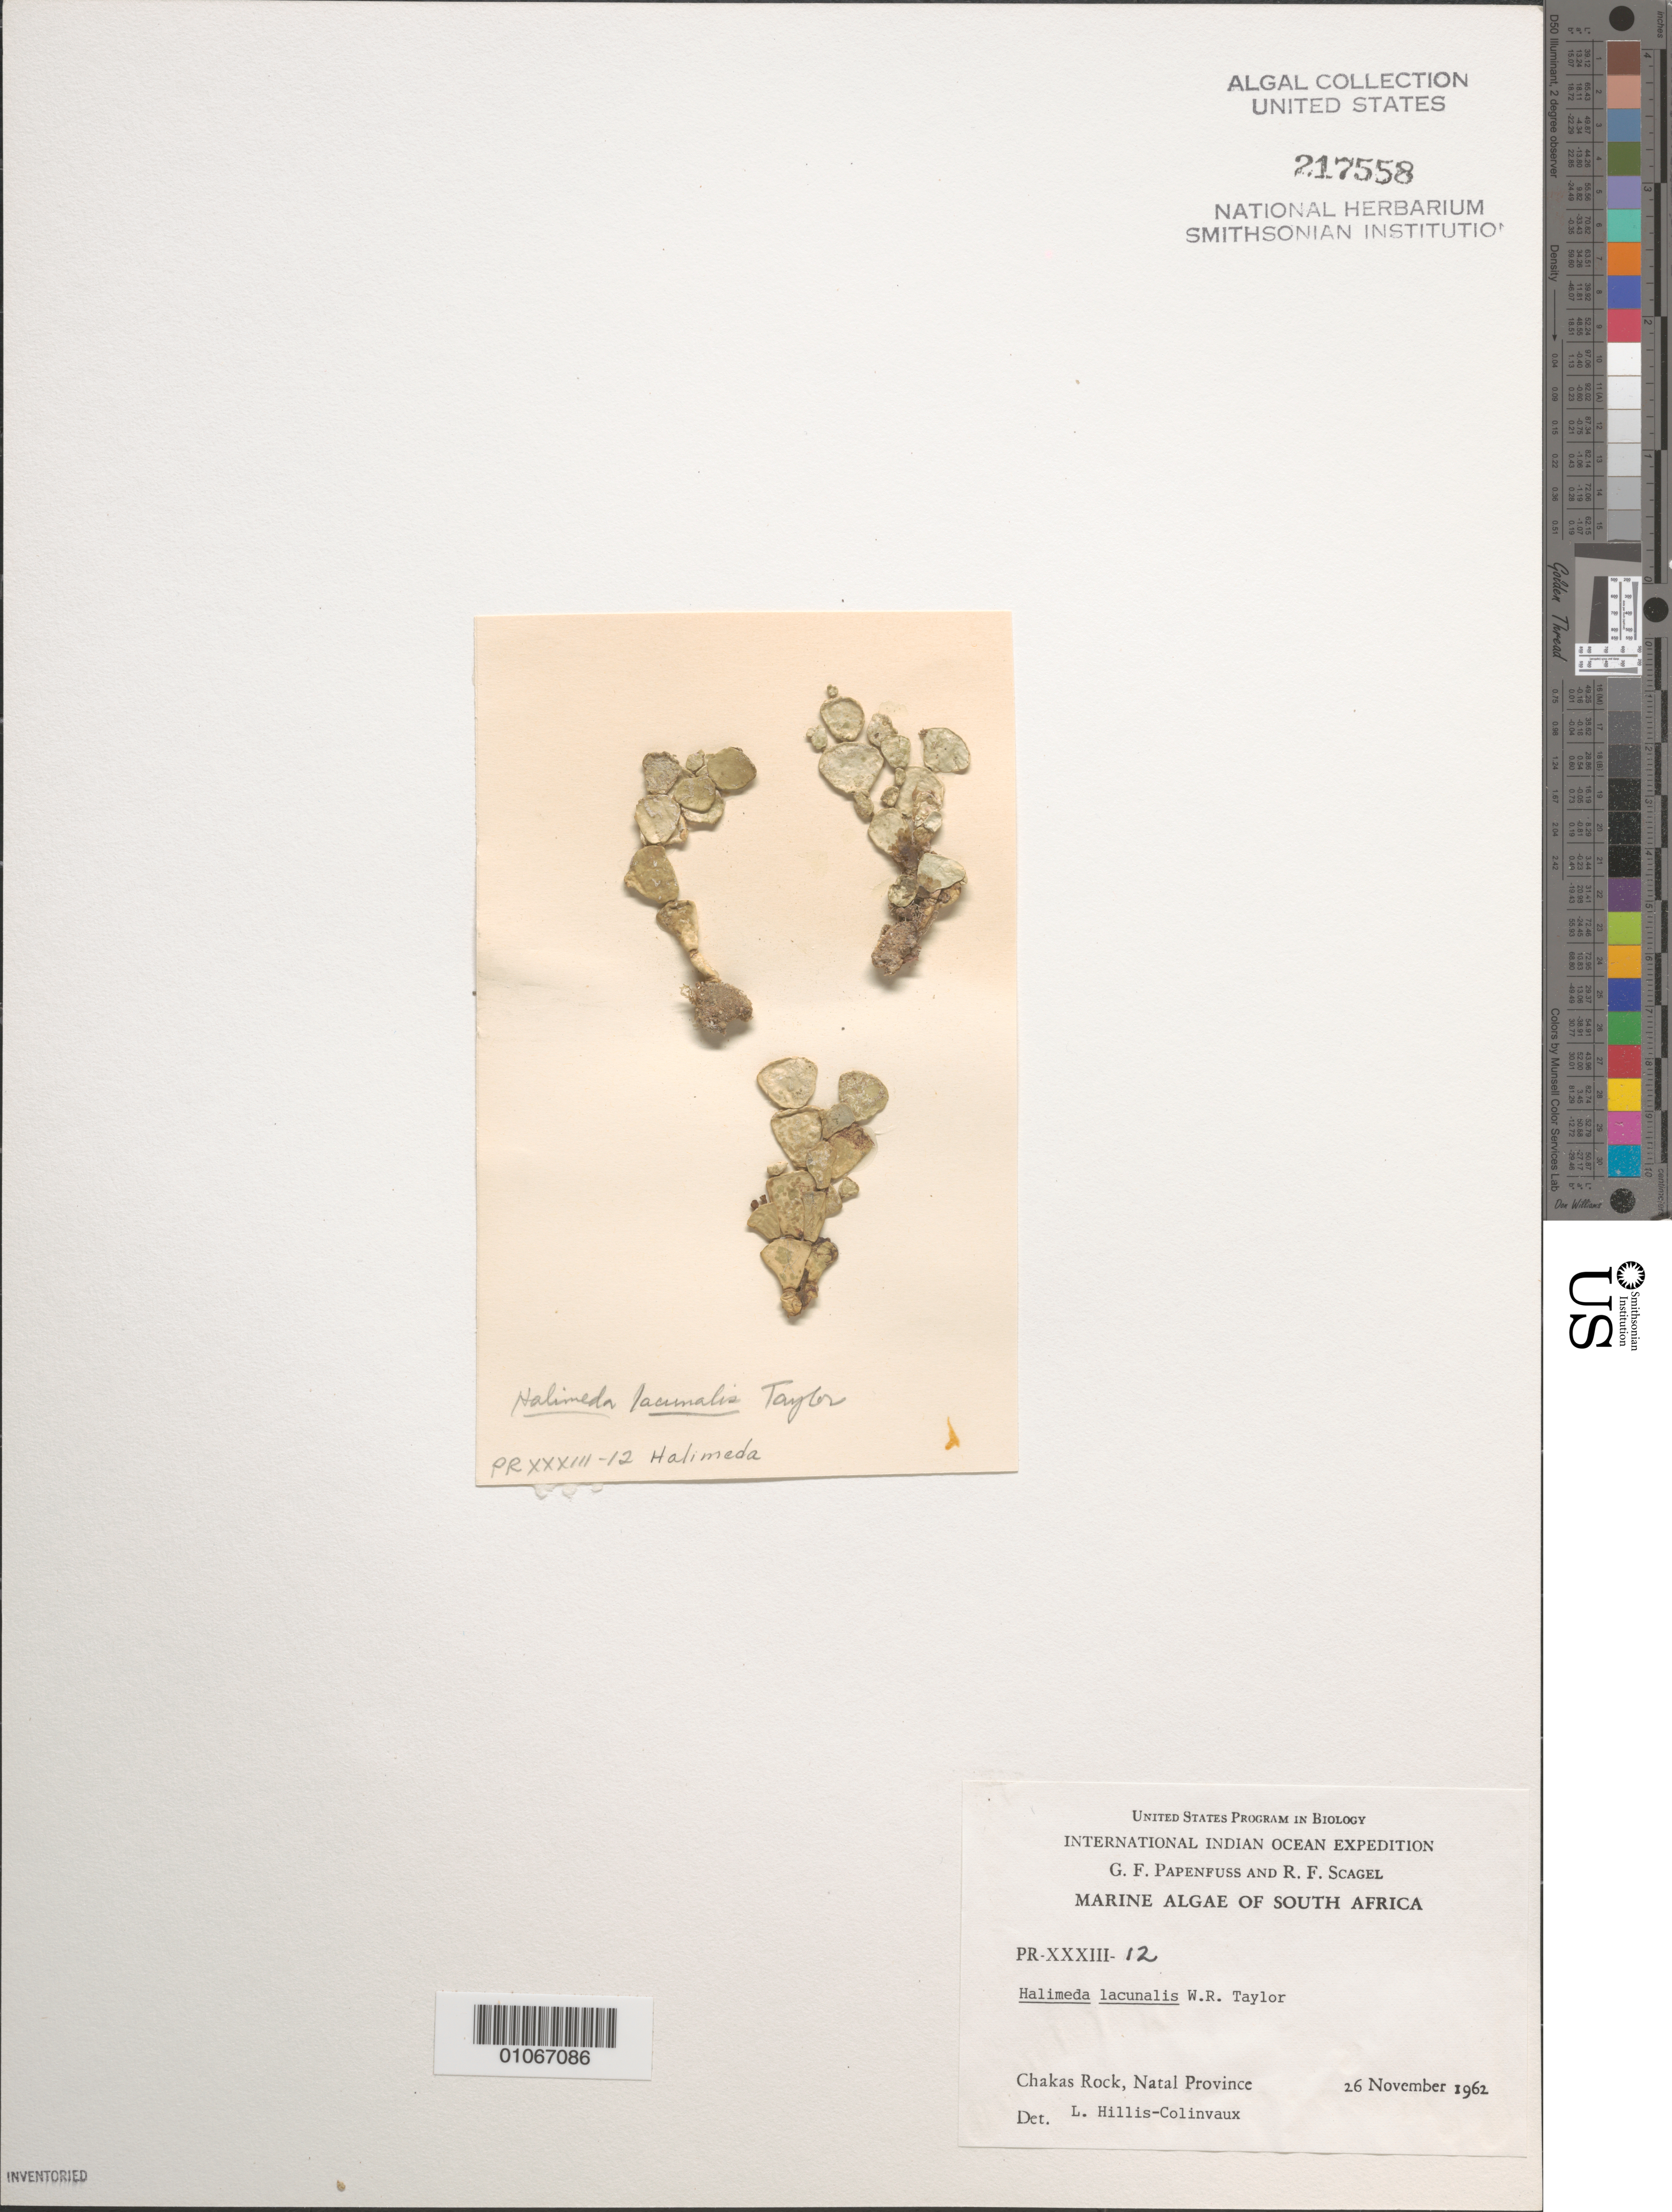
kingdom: Plantae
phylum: Chlorophyta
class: Ulvophyceae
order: Bryopsidales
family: Halimedaceae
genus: Halimeda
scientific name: Halimeda lacunalis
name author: W.R. Taylor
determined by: Hillis-Colinvaux, L.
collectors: G. Papenfuss & R. F. Scagel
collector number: PR-XXXIII-12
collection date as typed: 26 Nov 1962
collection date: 1962-11-26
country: South Africa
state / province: KwaZulu-Natal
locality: Chakas Rock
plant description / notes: International Indian Ocean Expedition, 1962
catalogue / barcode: US 217558